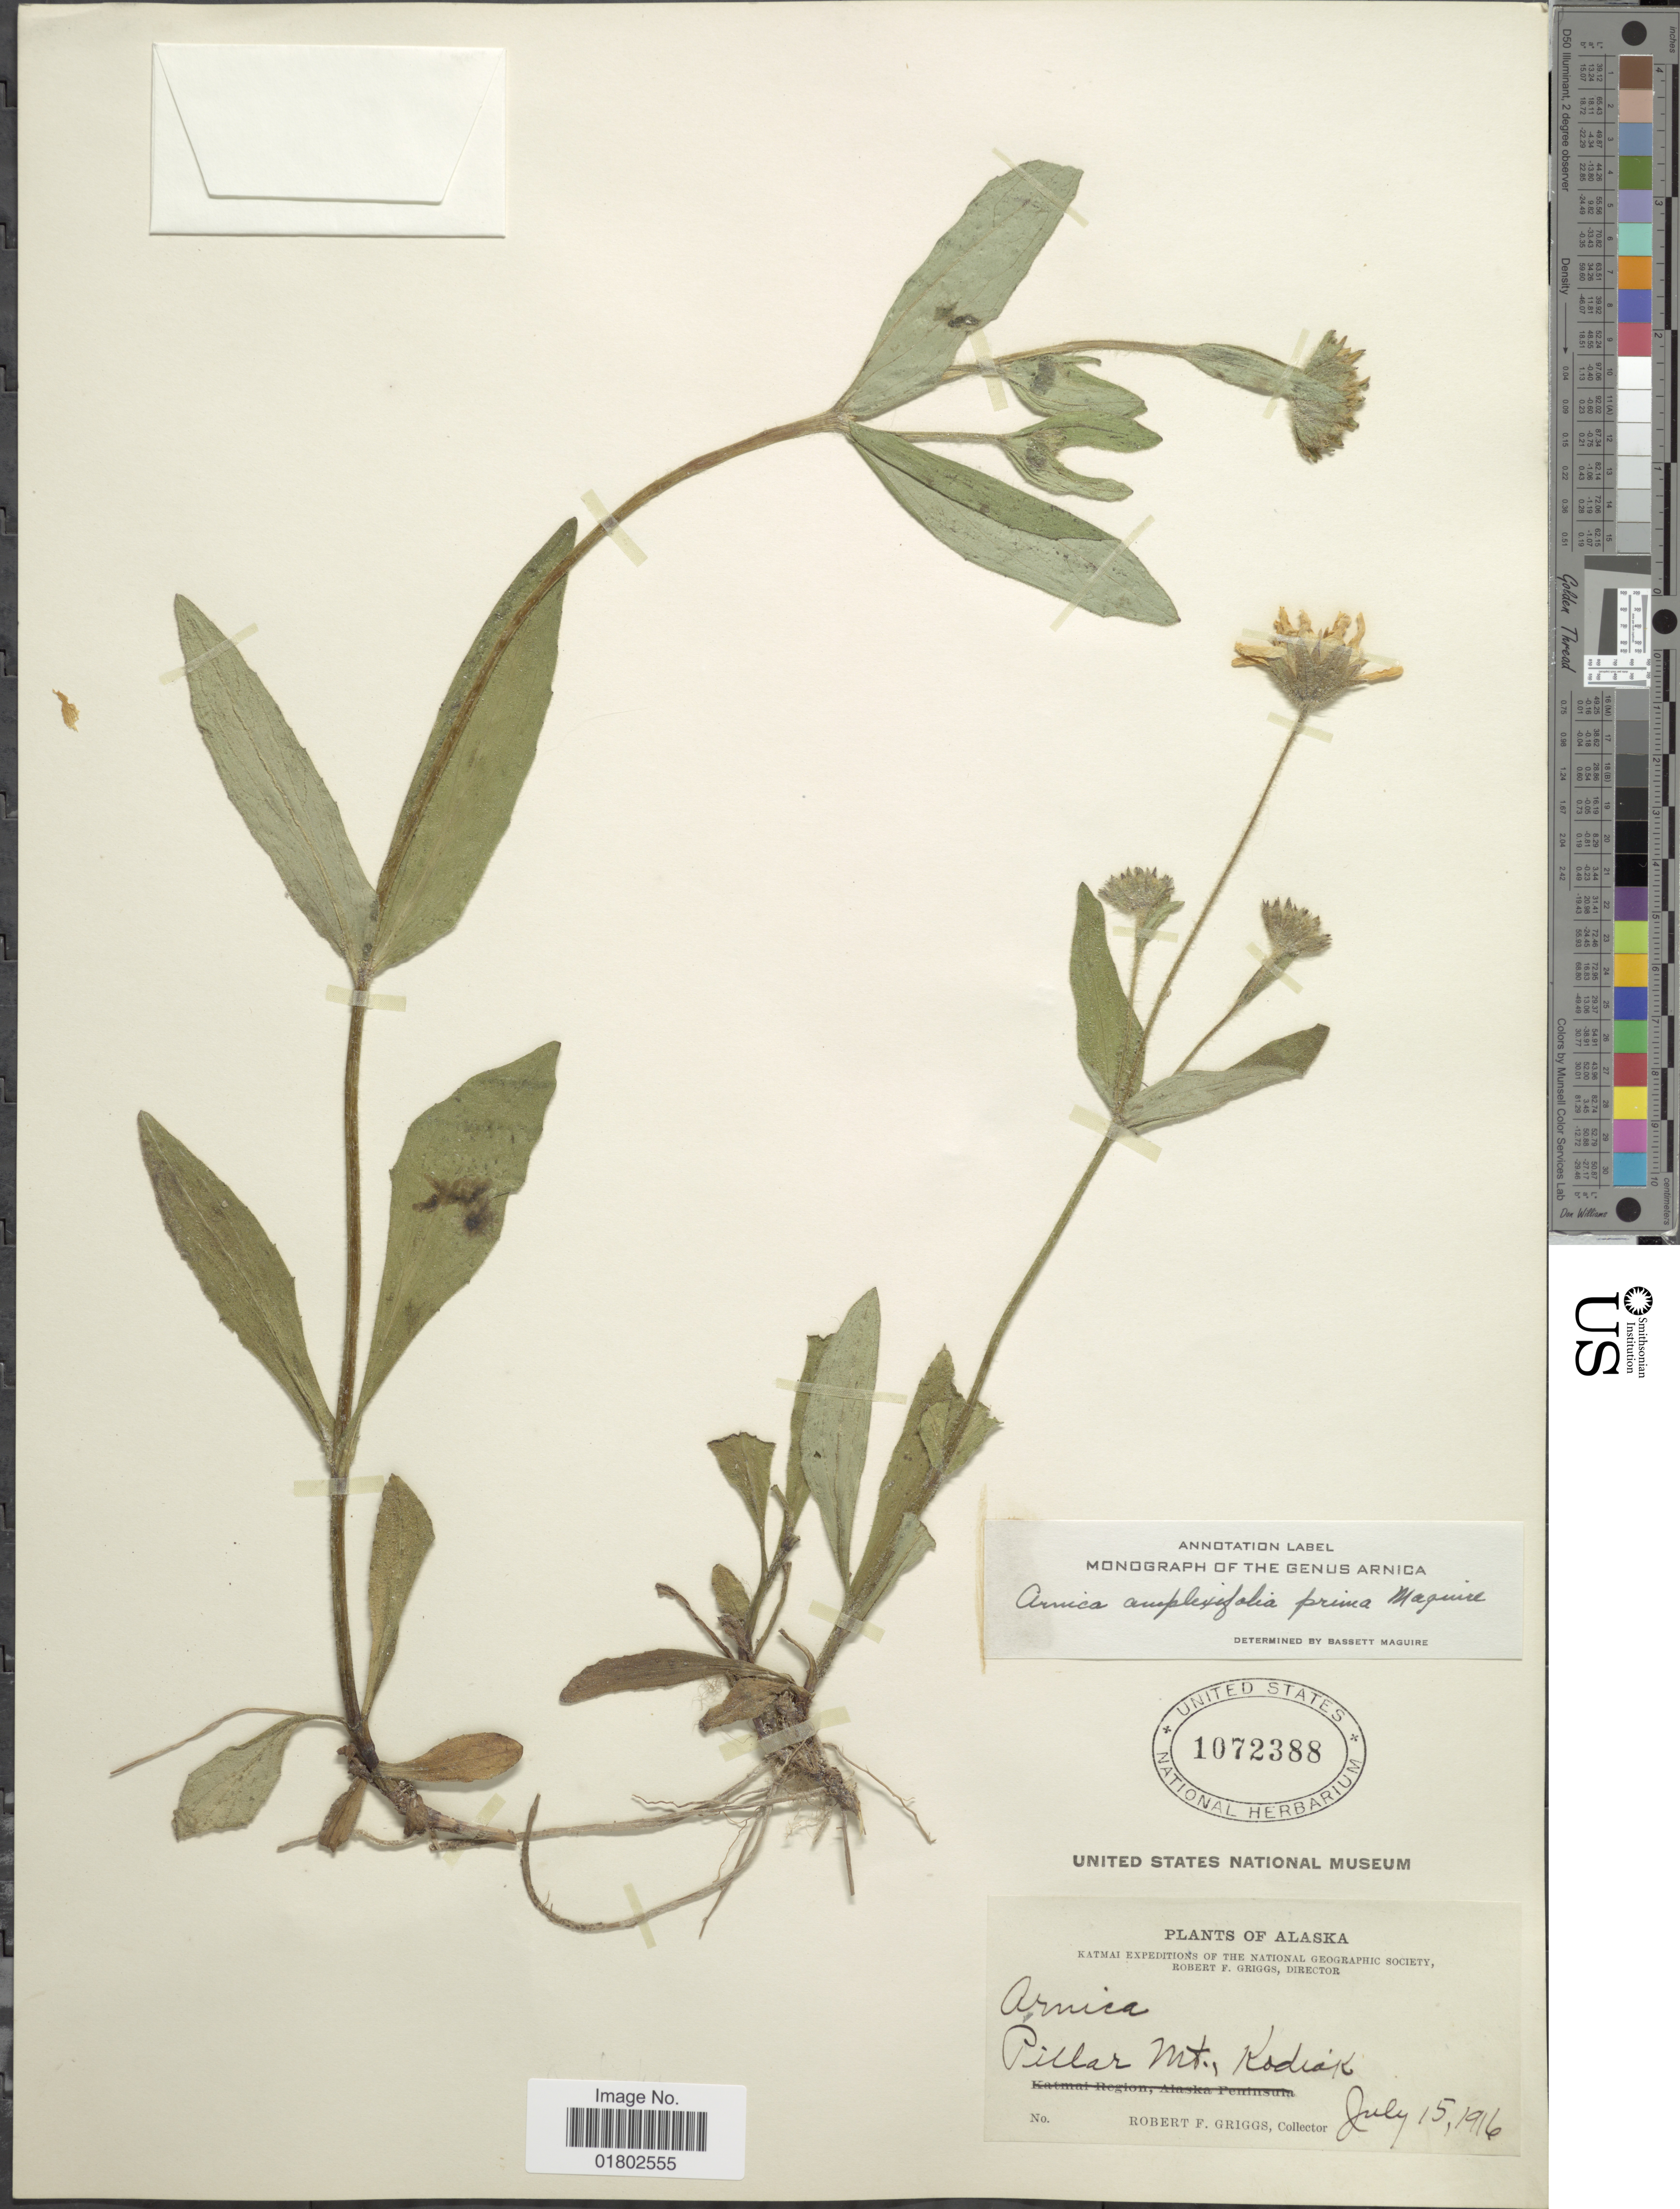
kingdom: Plantae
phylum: Tracheophyta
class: Magnoliopsida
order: Asterales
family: Asteraceae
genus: Arnica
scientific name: Arnica amplexifolia subsp. prima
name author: Maguire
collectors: R. F. Griggs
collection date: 1916-07-15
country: United States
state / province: Alaska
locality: Pillar mt., Kodiak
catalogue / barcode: US 1072388